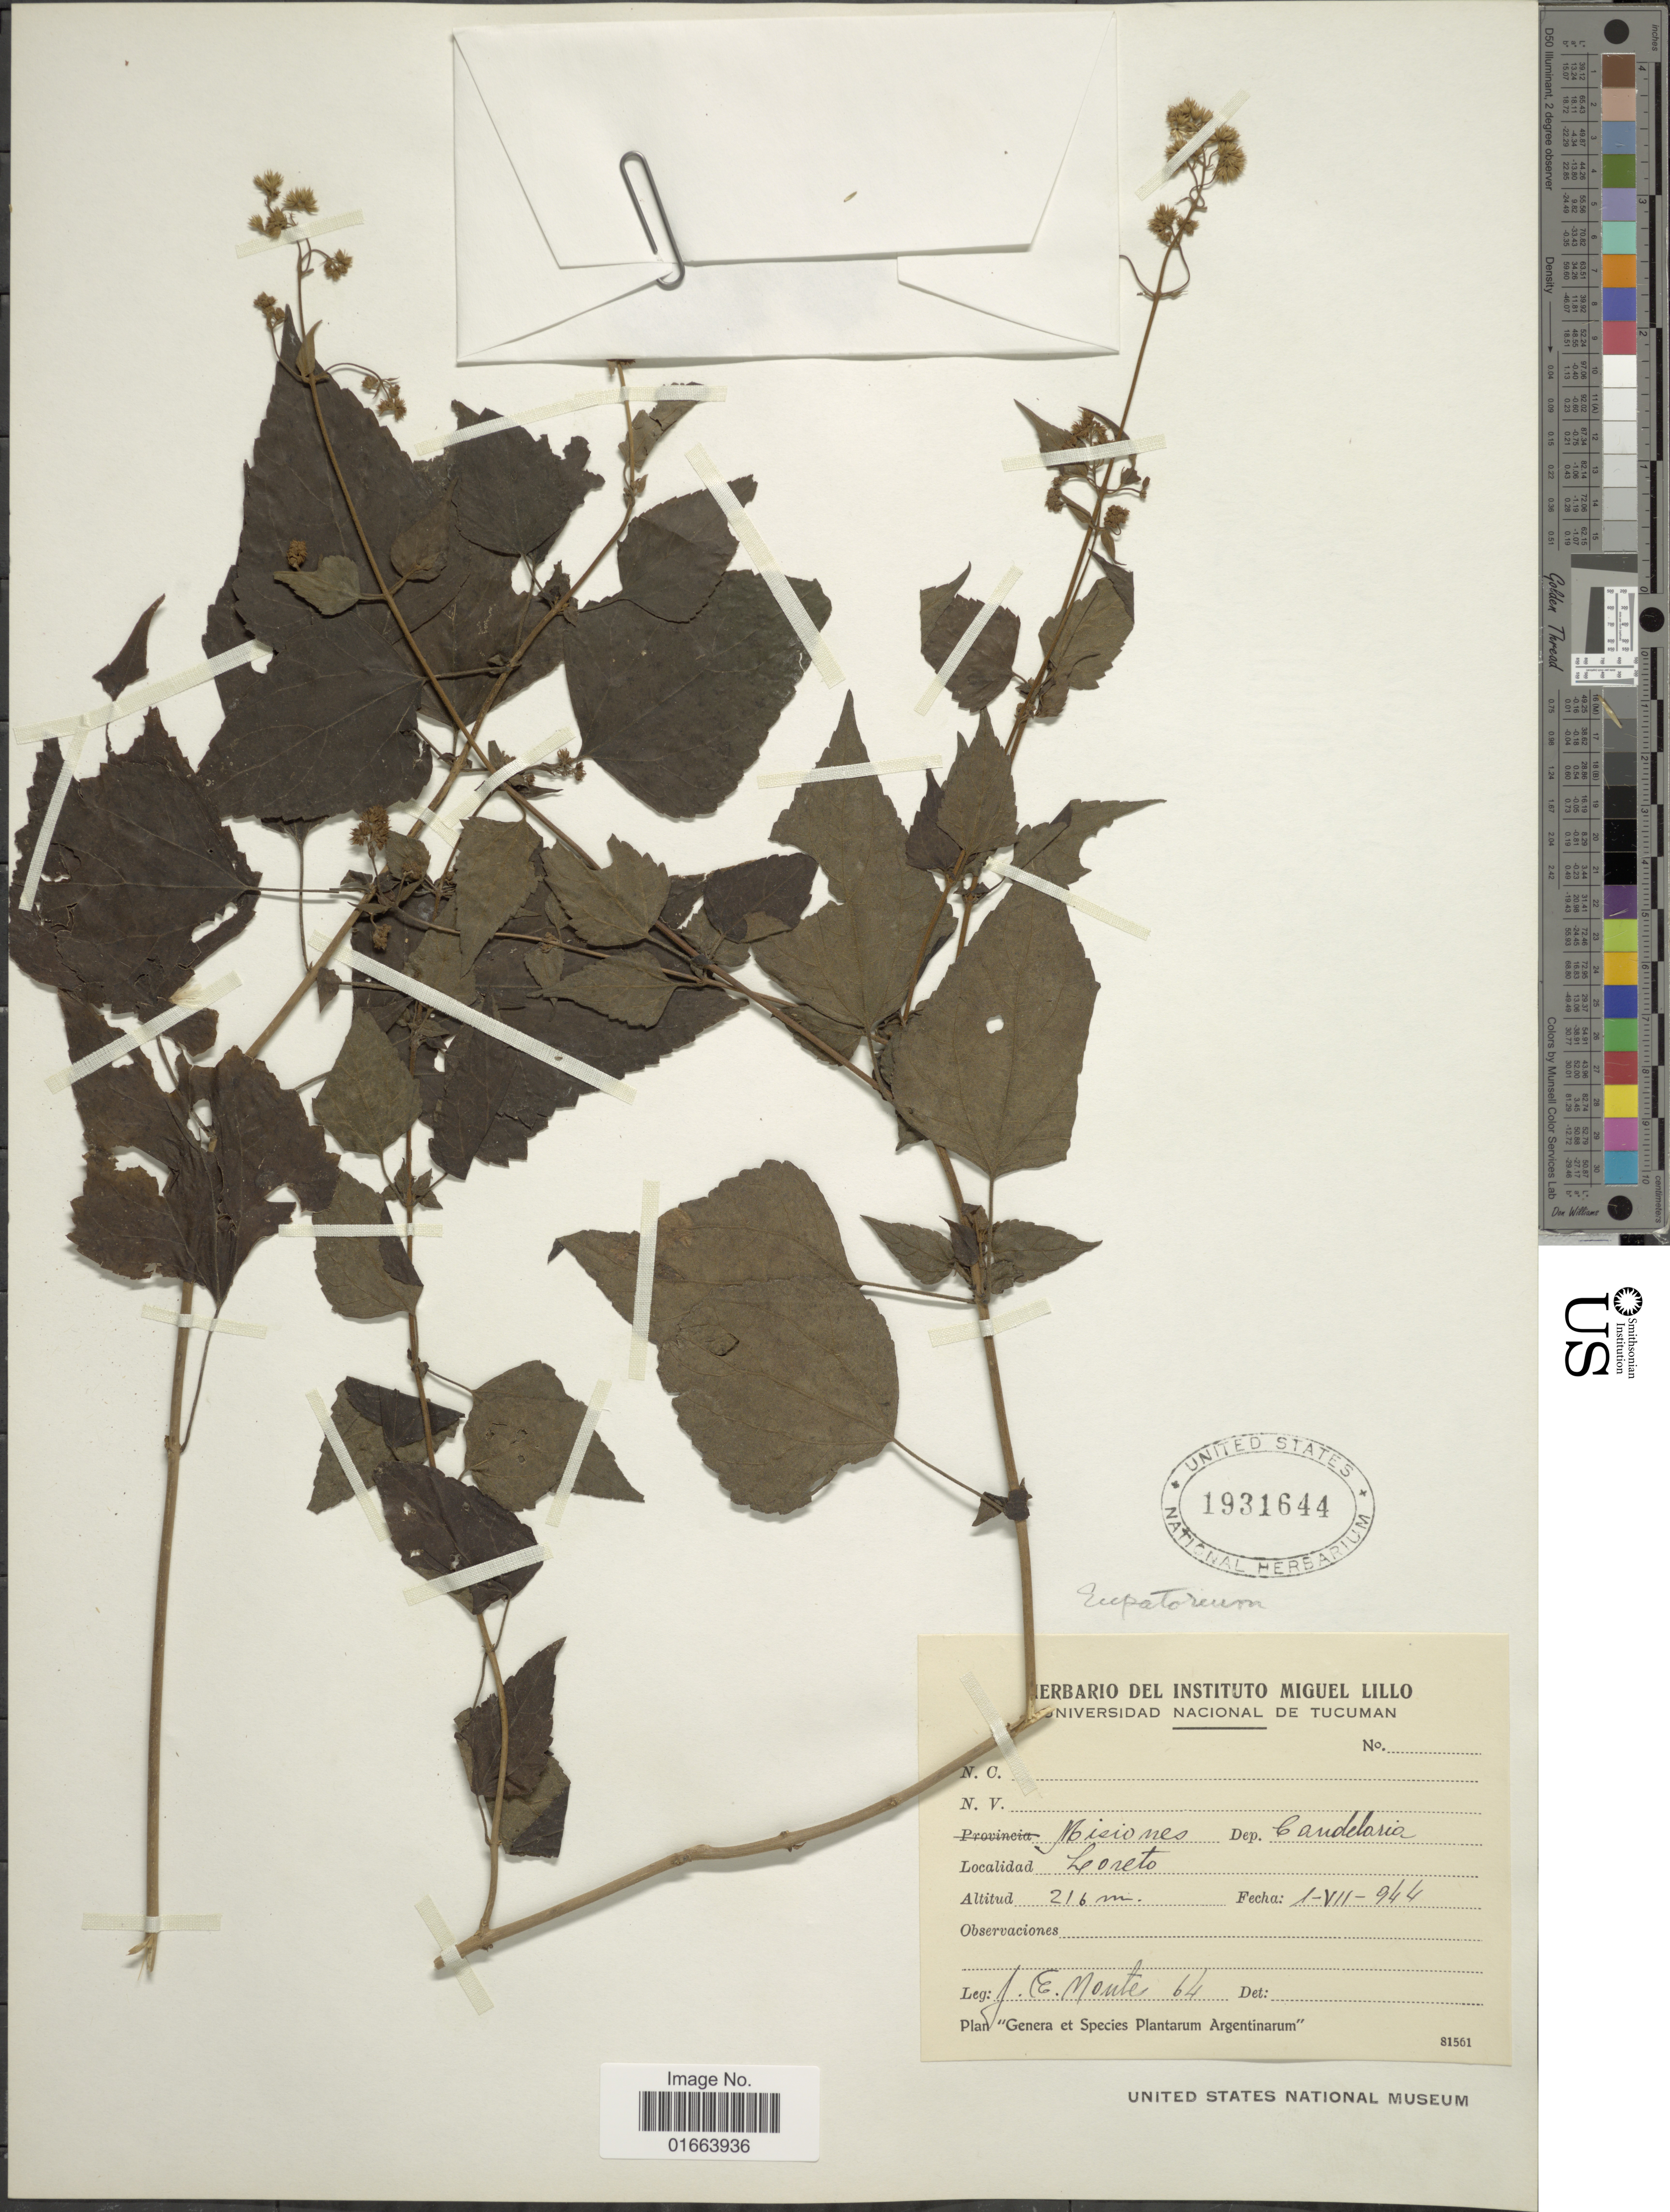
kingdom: Plantae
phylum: Tracheophyta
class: Magnoliopsida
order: Asterales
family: Asteraceae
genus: Chacoa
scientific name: Chacoa pseudoprasiifolia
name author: (Hassl.) R.M. King & H. Rob.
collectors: J. Monte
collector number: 64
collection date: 1944-07-01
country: Peru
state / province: Loreto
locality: Misiones. Dep. Caudelaria. Loreto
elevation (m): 216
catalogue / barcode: US 1931644